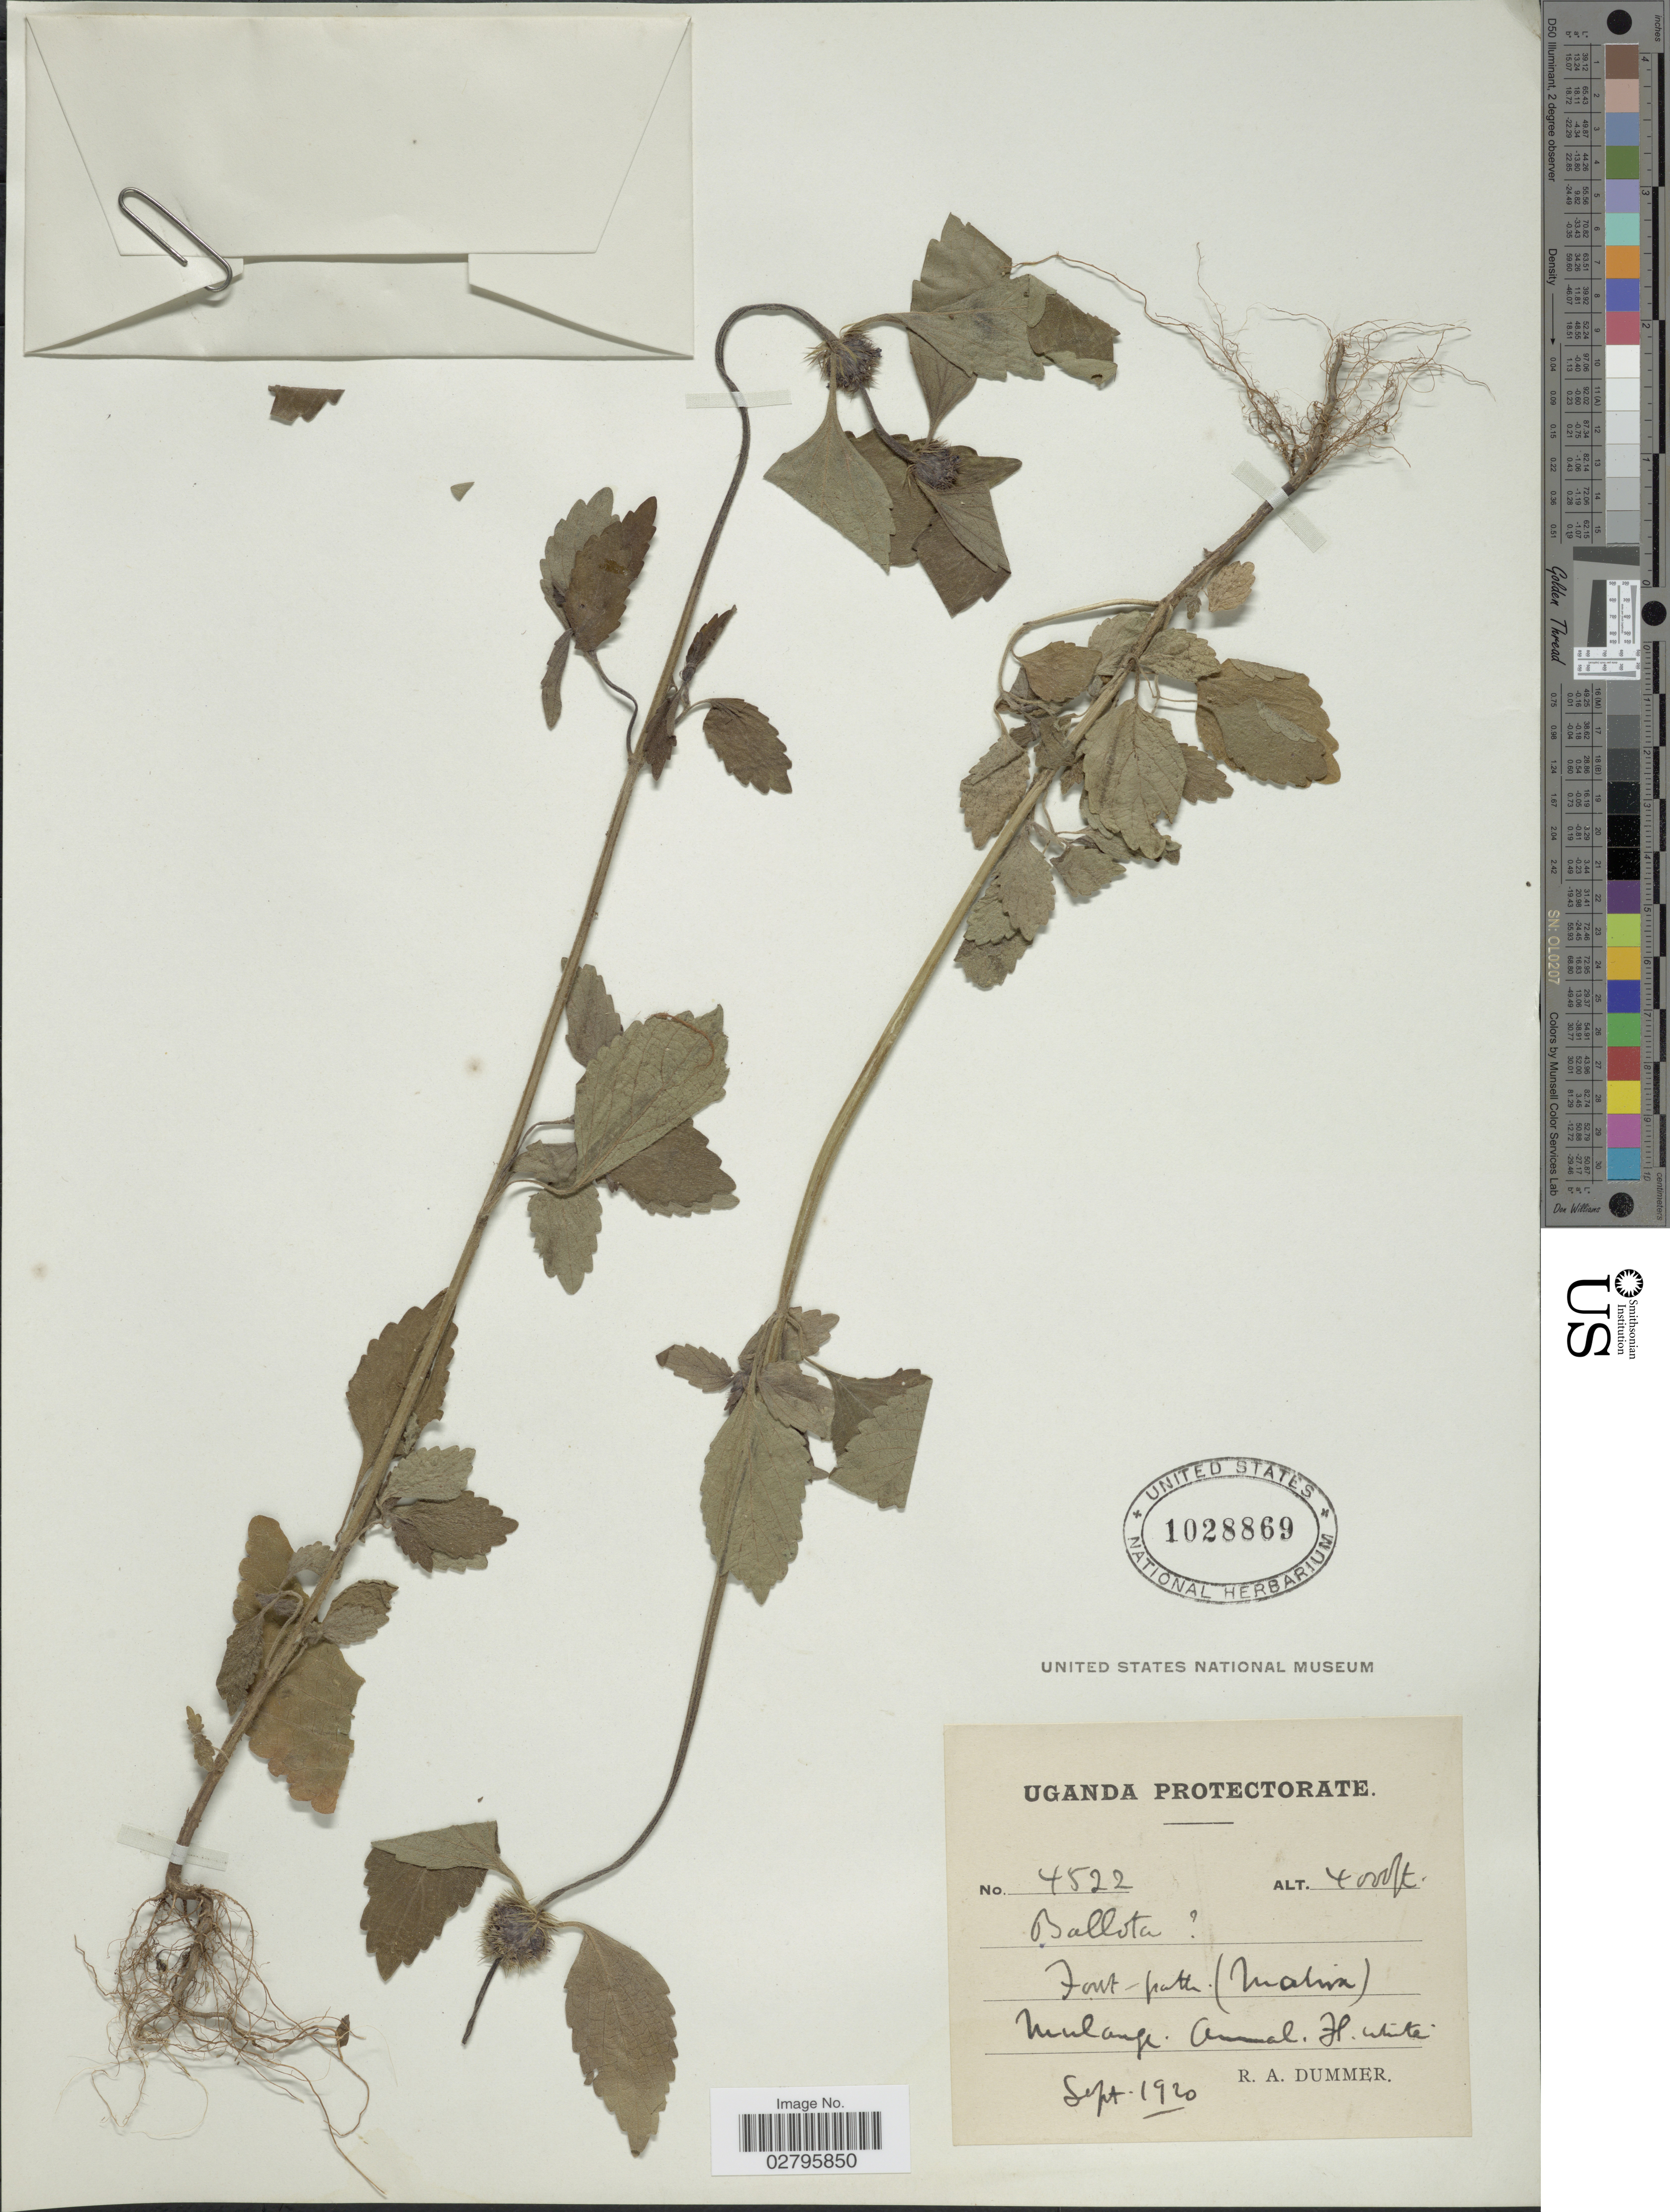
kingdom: Plantae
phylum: Tracheophyta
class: Magnoliopsida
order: Lamiales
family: Lamiaceae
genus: Ballota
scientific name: Ballota sp.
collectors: R. Dümmer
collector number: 4522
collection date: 1920-09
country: Uganda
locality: Uganda Protectorate. Forest-path (Mabira). Mulange.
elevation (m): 1219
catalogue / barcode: US 1028869